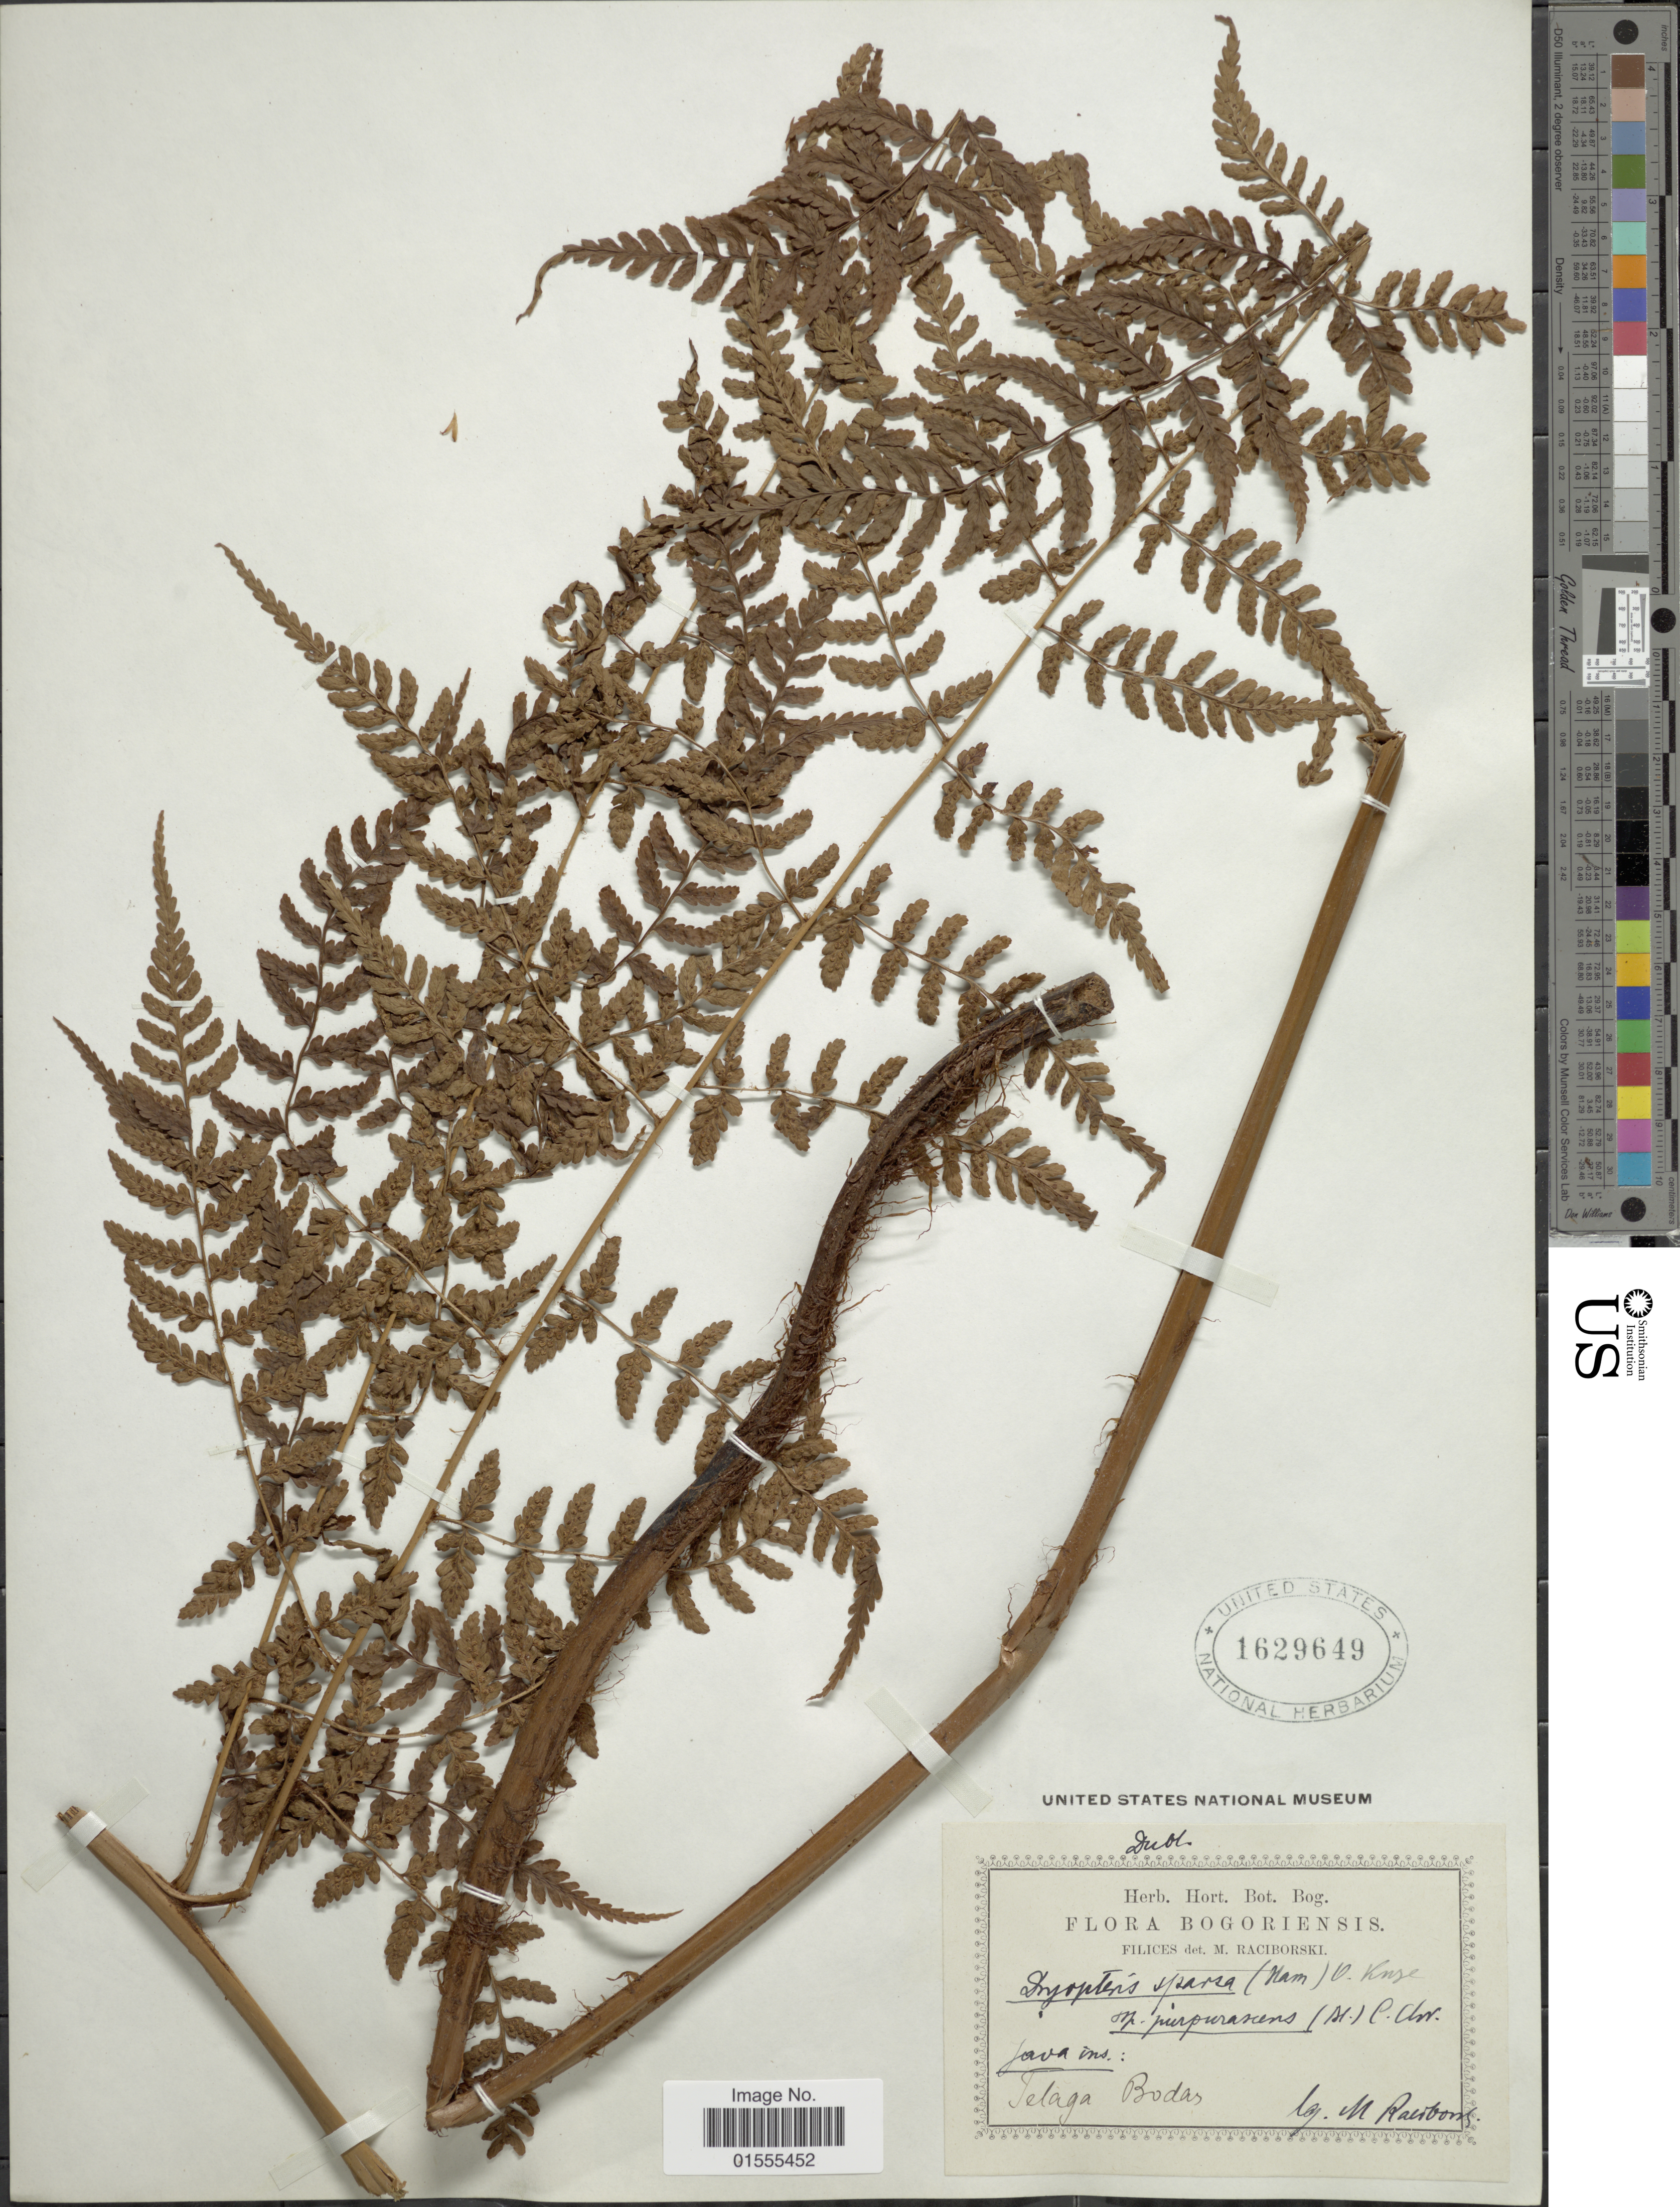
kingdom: Plantae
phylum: Tracheophyta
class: Polypodiopsida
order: Polypodiales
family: Dryopteridaceae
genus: Dryopteris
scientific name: Dryopteris purpurascens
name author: (Blume) Christ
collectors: M. Raciborski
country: Indonesia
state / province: Java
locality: Bogoriensis, Java ins; Telaga Bodar [interpreted]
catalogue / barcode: US 1629649